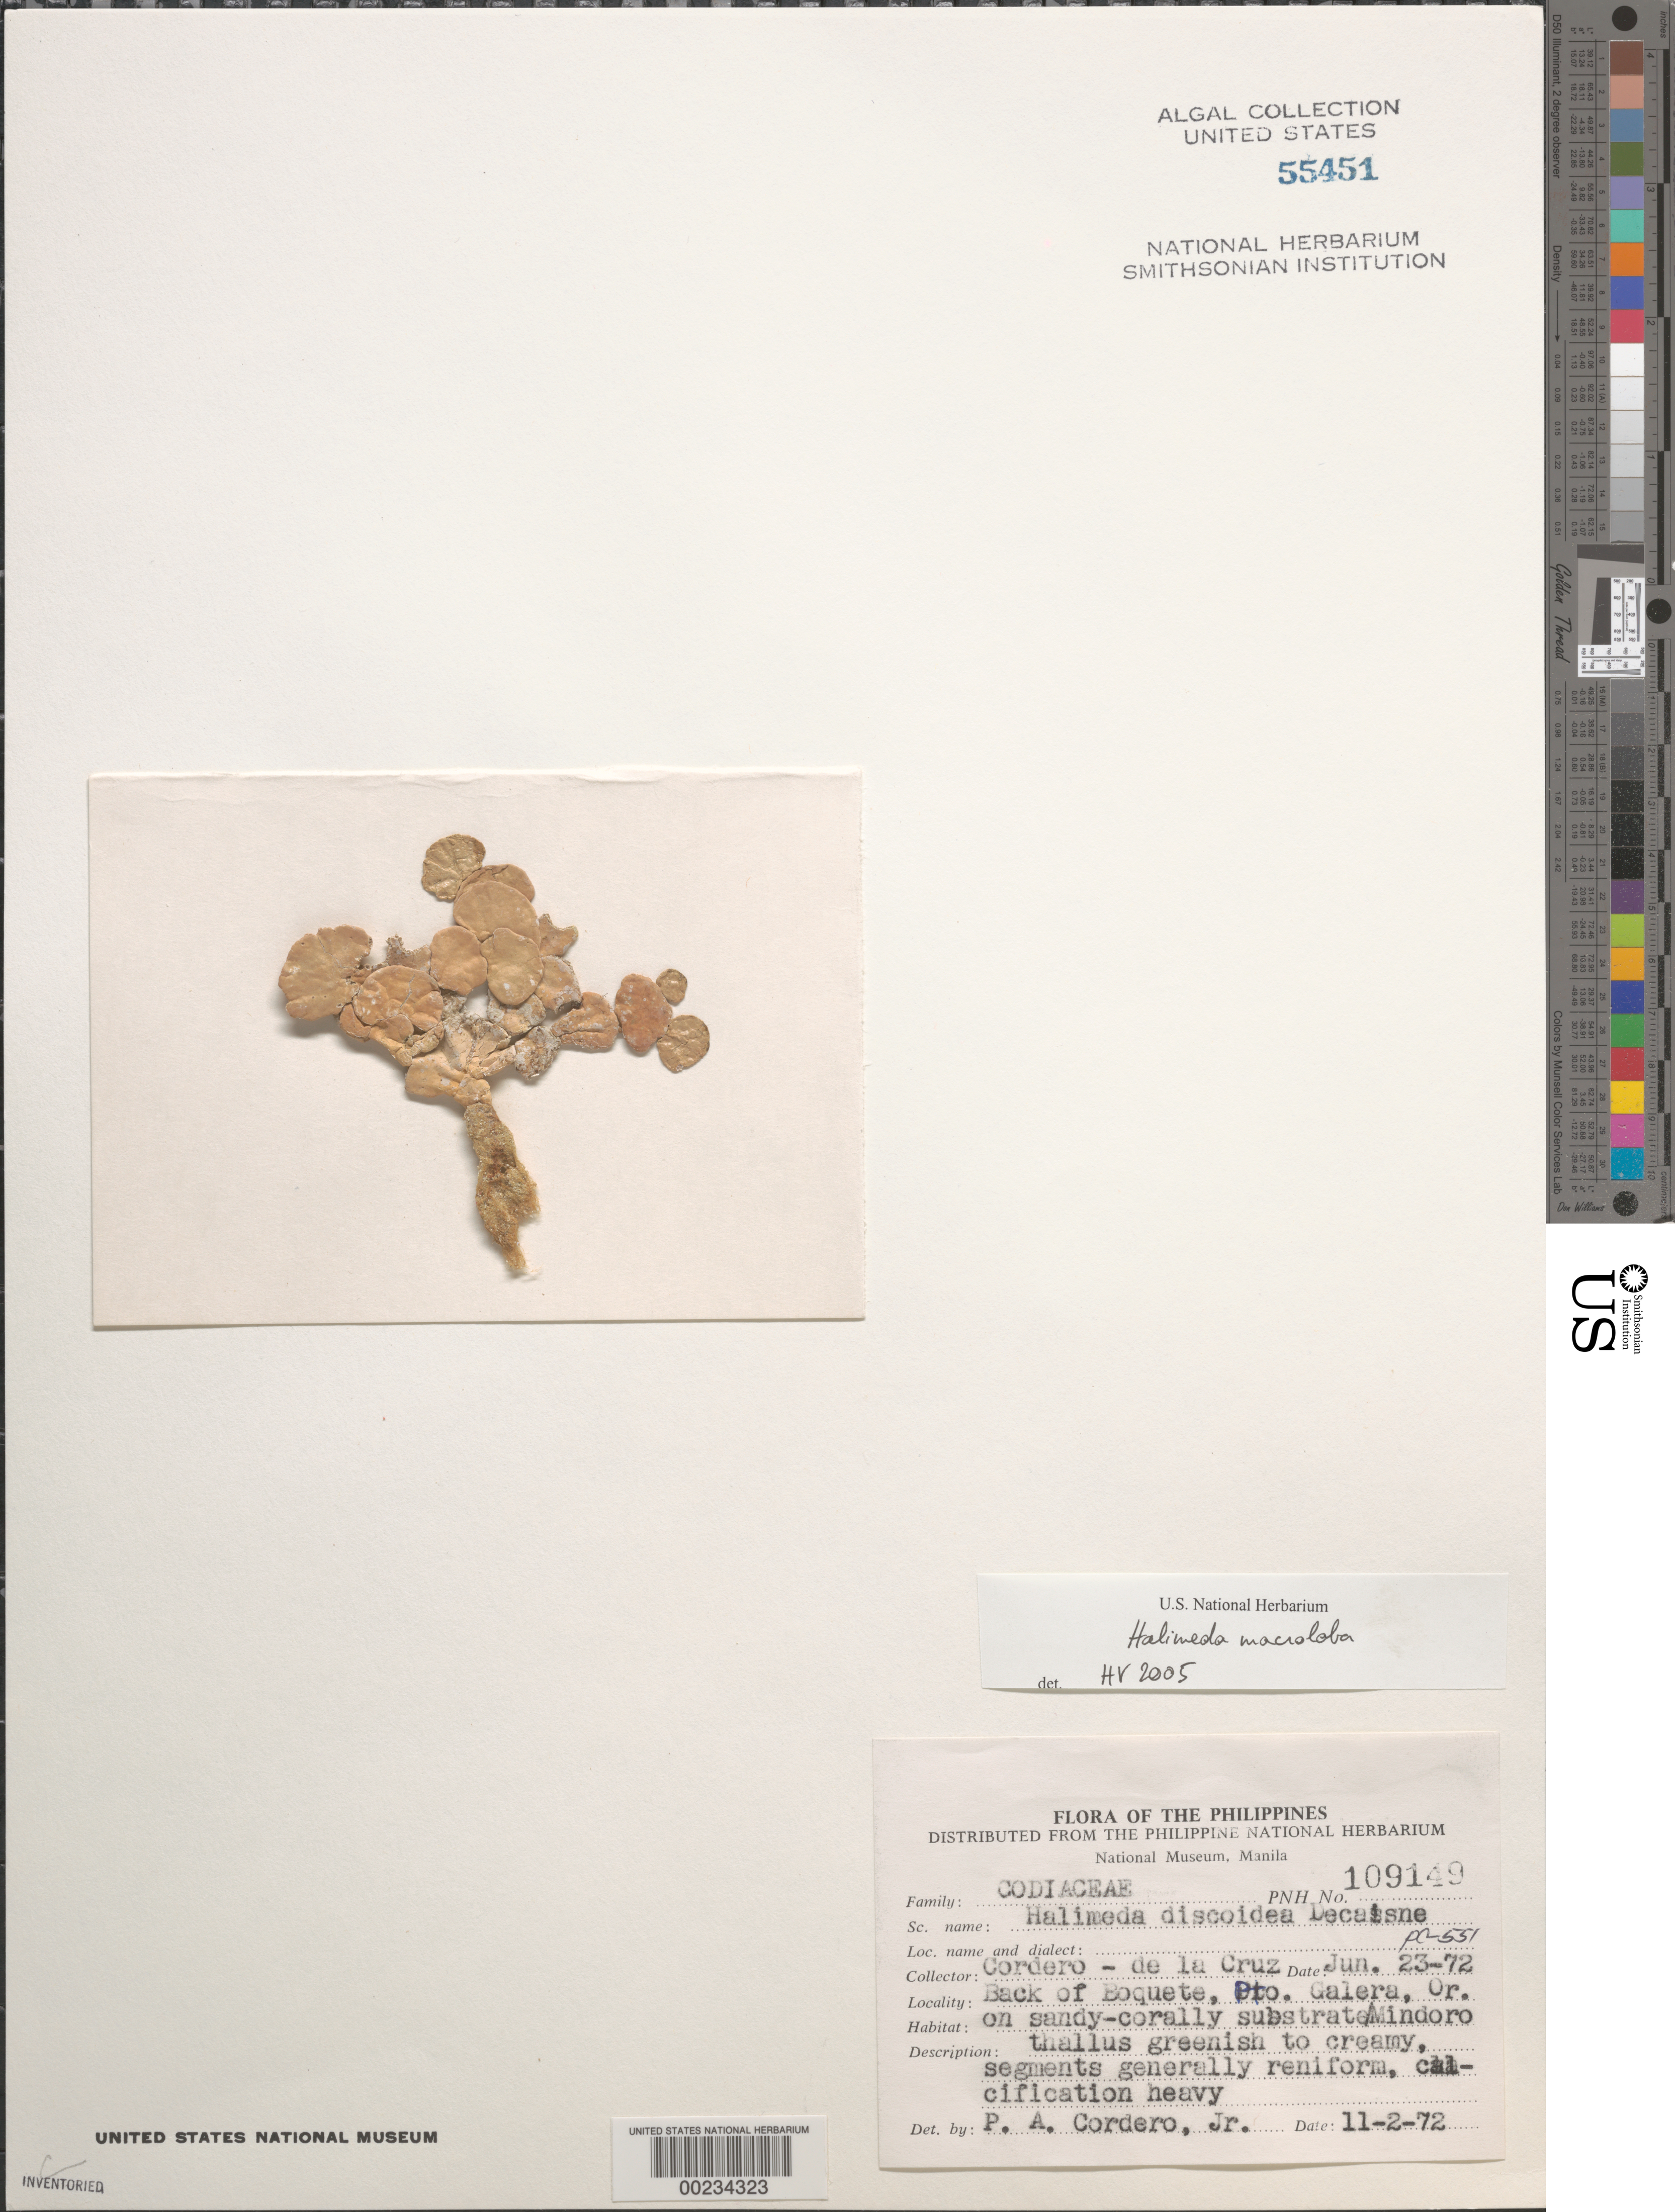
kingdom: Plantae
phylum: Chlorophyta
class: Ulvophyceae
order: Bryopsidales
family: Halimedaceae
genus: Halimeda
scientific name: Halimeda macroloba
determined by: Verbruggen, H.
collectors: P. A. Cordero & F. de la Cruz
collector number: PC-551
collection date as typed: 23 Jun 1972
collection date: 1972-06-23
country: Philippines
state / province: Mimaropa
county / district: Mindoro Oriental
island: Mindoro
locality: Boquete, Puerto Galera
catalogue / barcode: US 55451